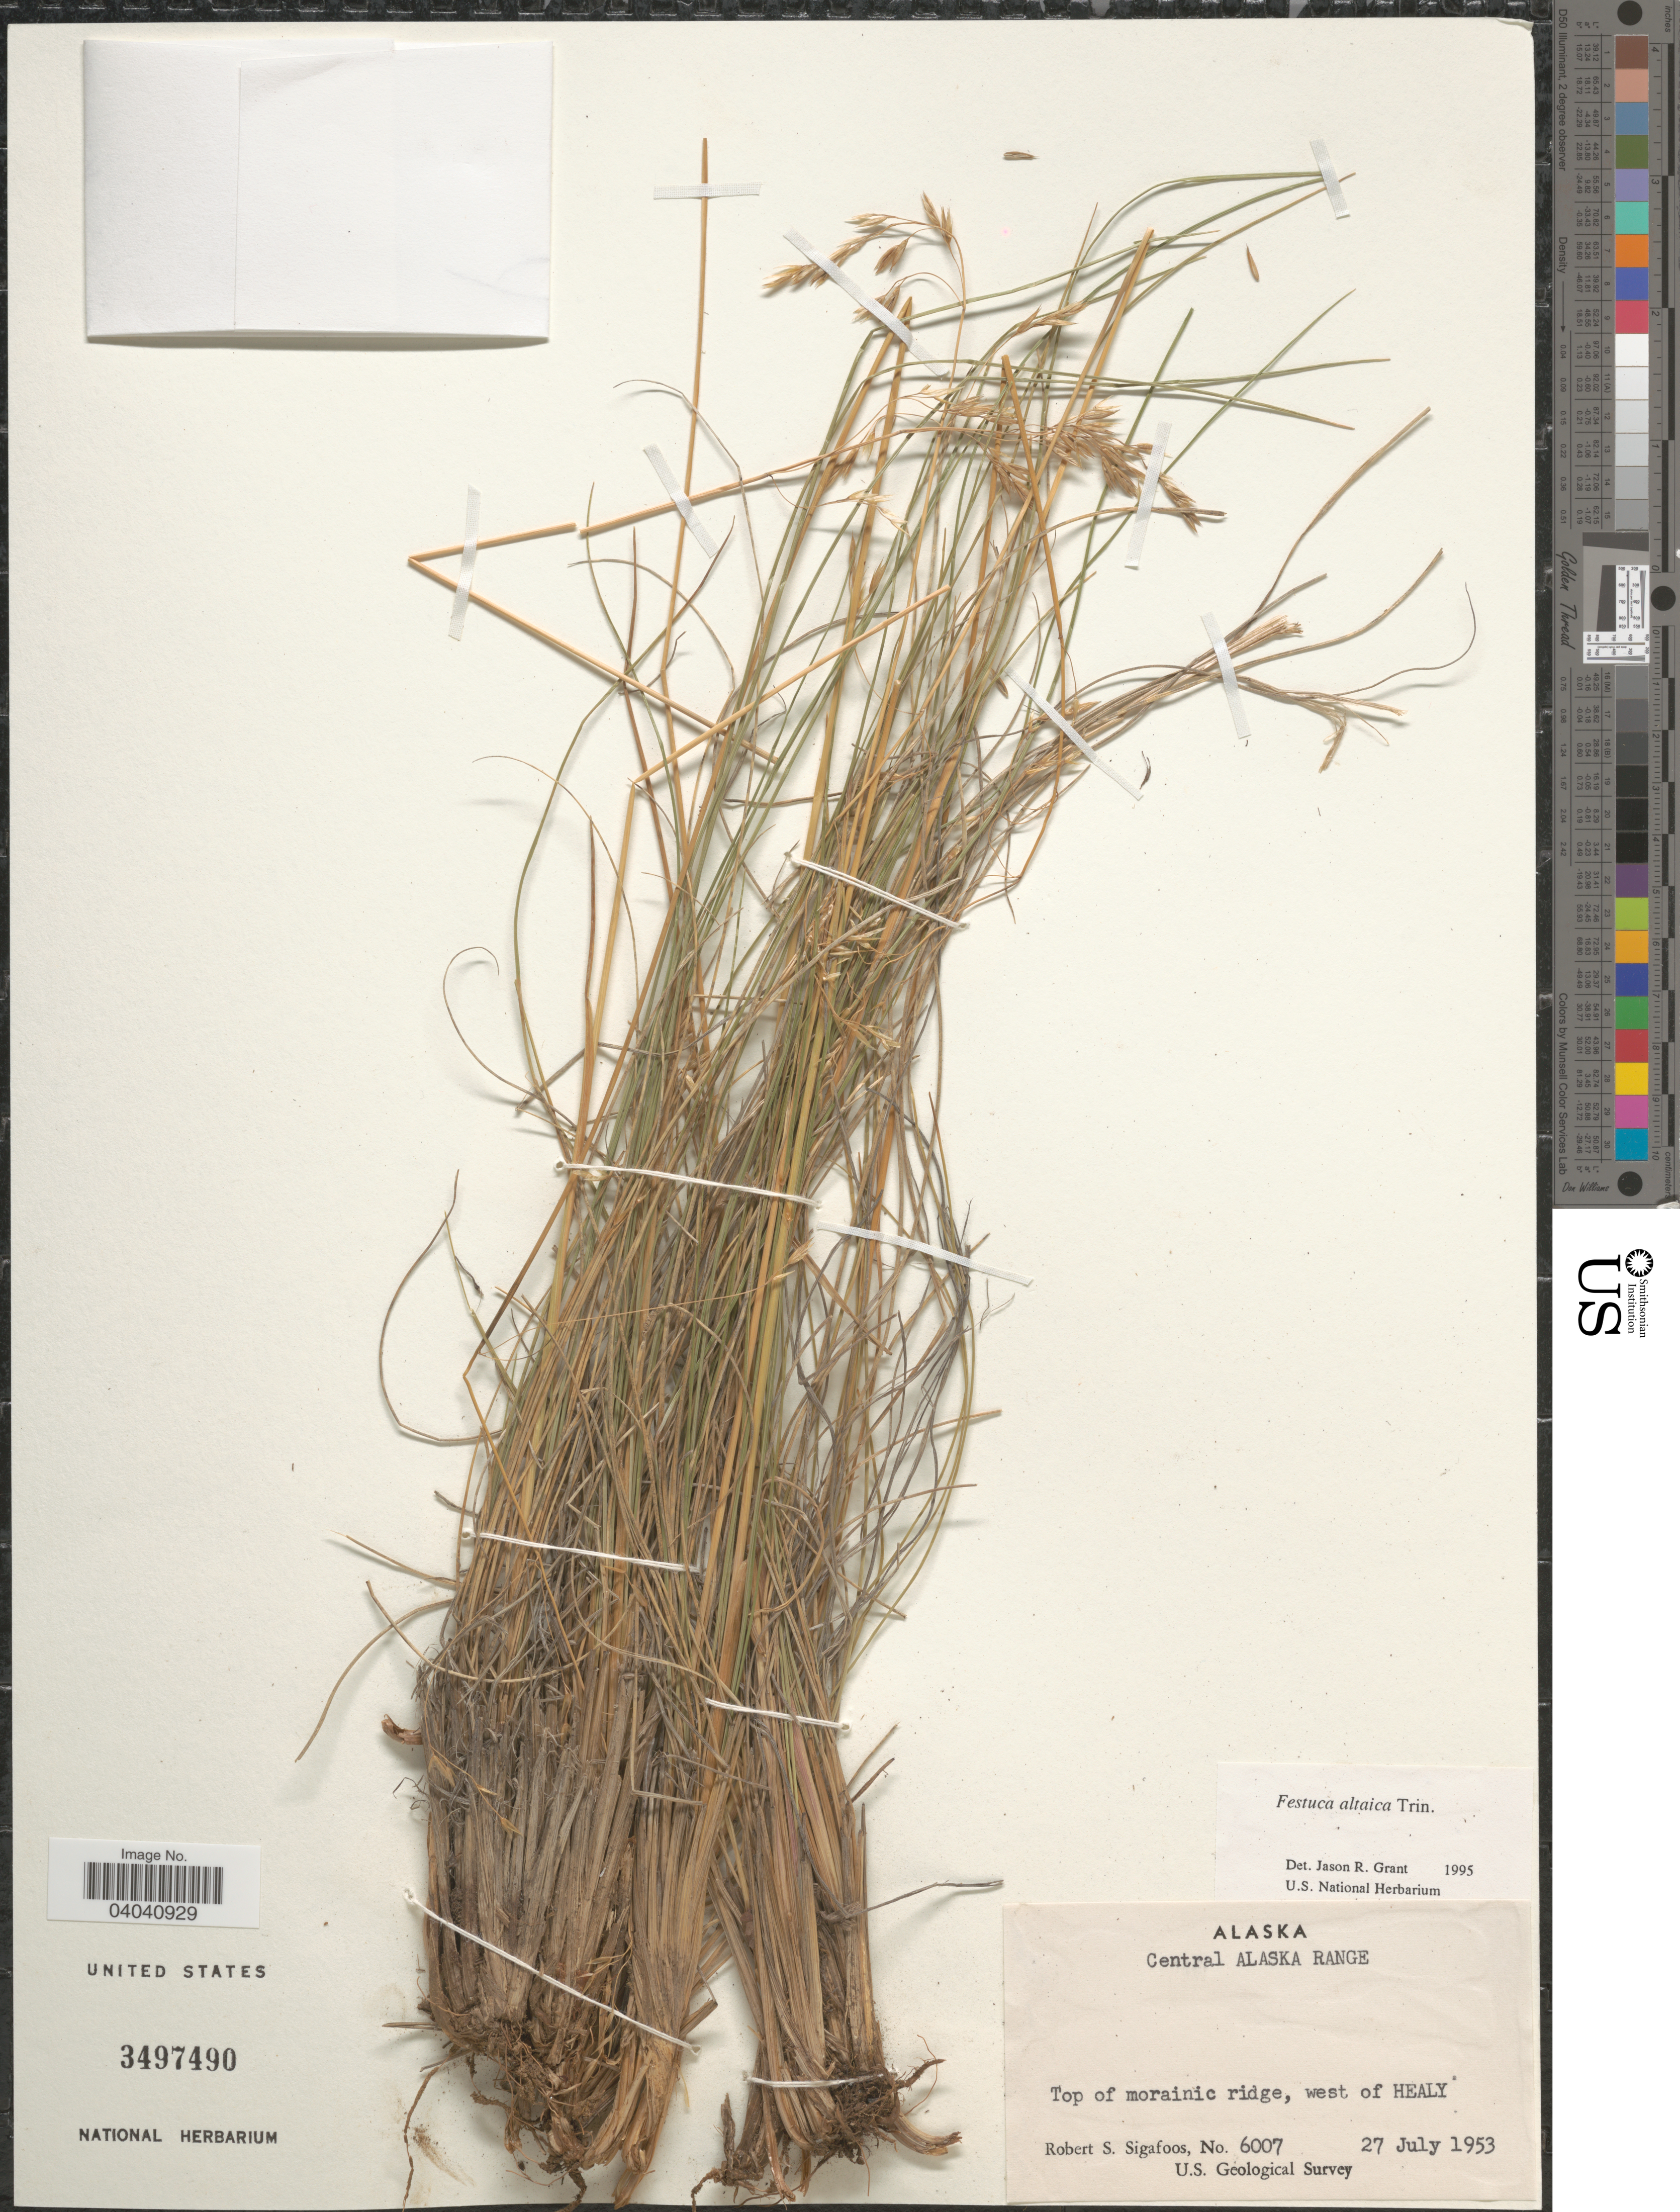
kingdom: Plantae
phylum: Tracheophyta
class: Liliopsida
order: Poales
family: Poaceae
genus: Festuca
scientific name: Festuca altaica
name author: Trin.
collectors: R. Sigafoos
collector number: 6007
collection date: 1953-07-27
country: United States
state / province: Alaska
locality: Central Alaska Range. Top of morainic ridge, west of Healy.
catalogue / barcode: US 3497490